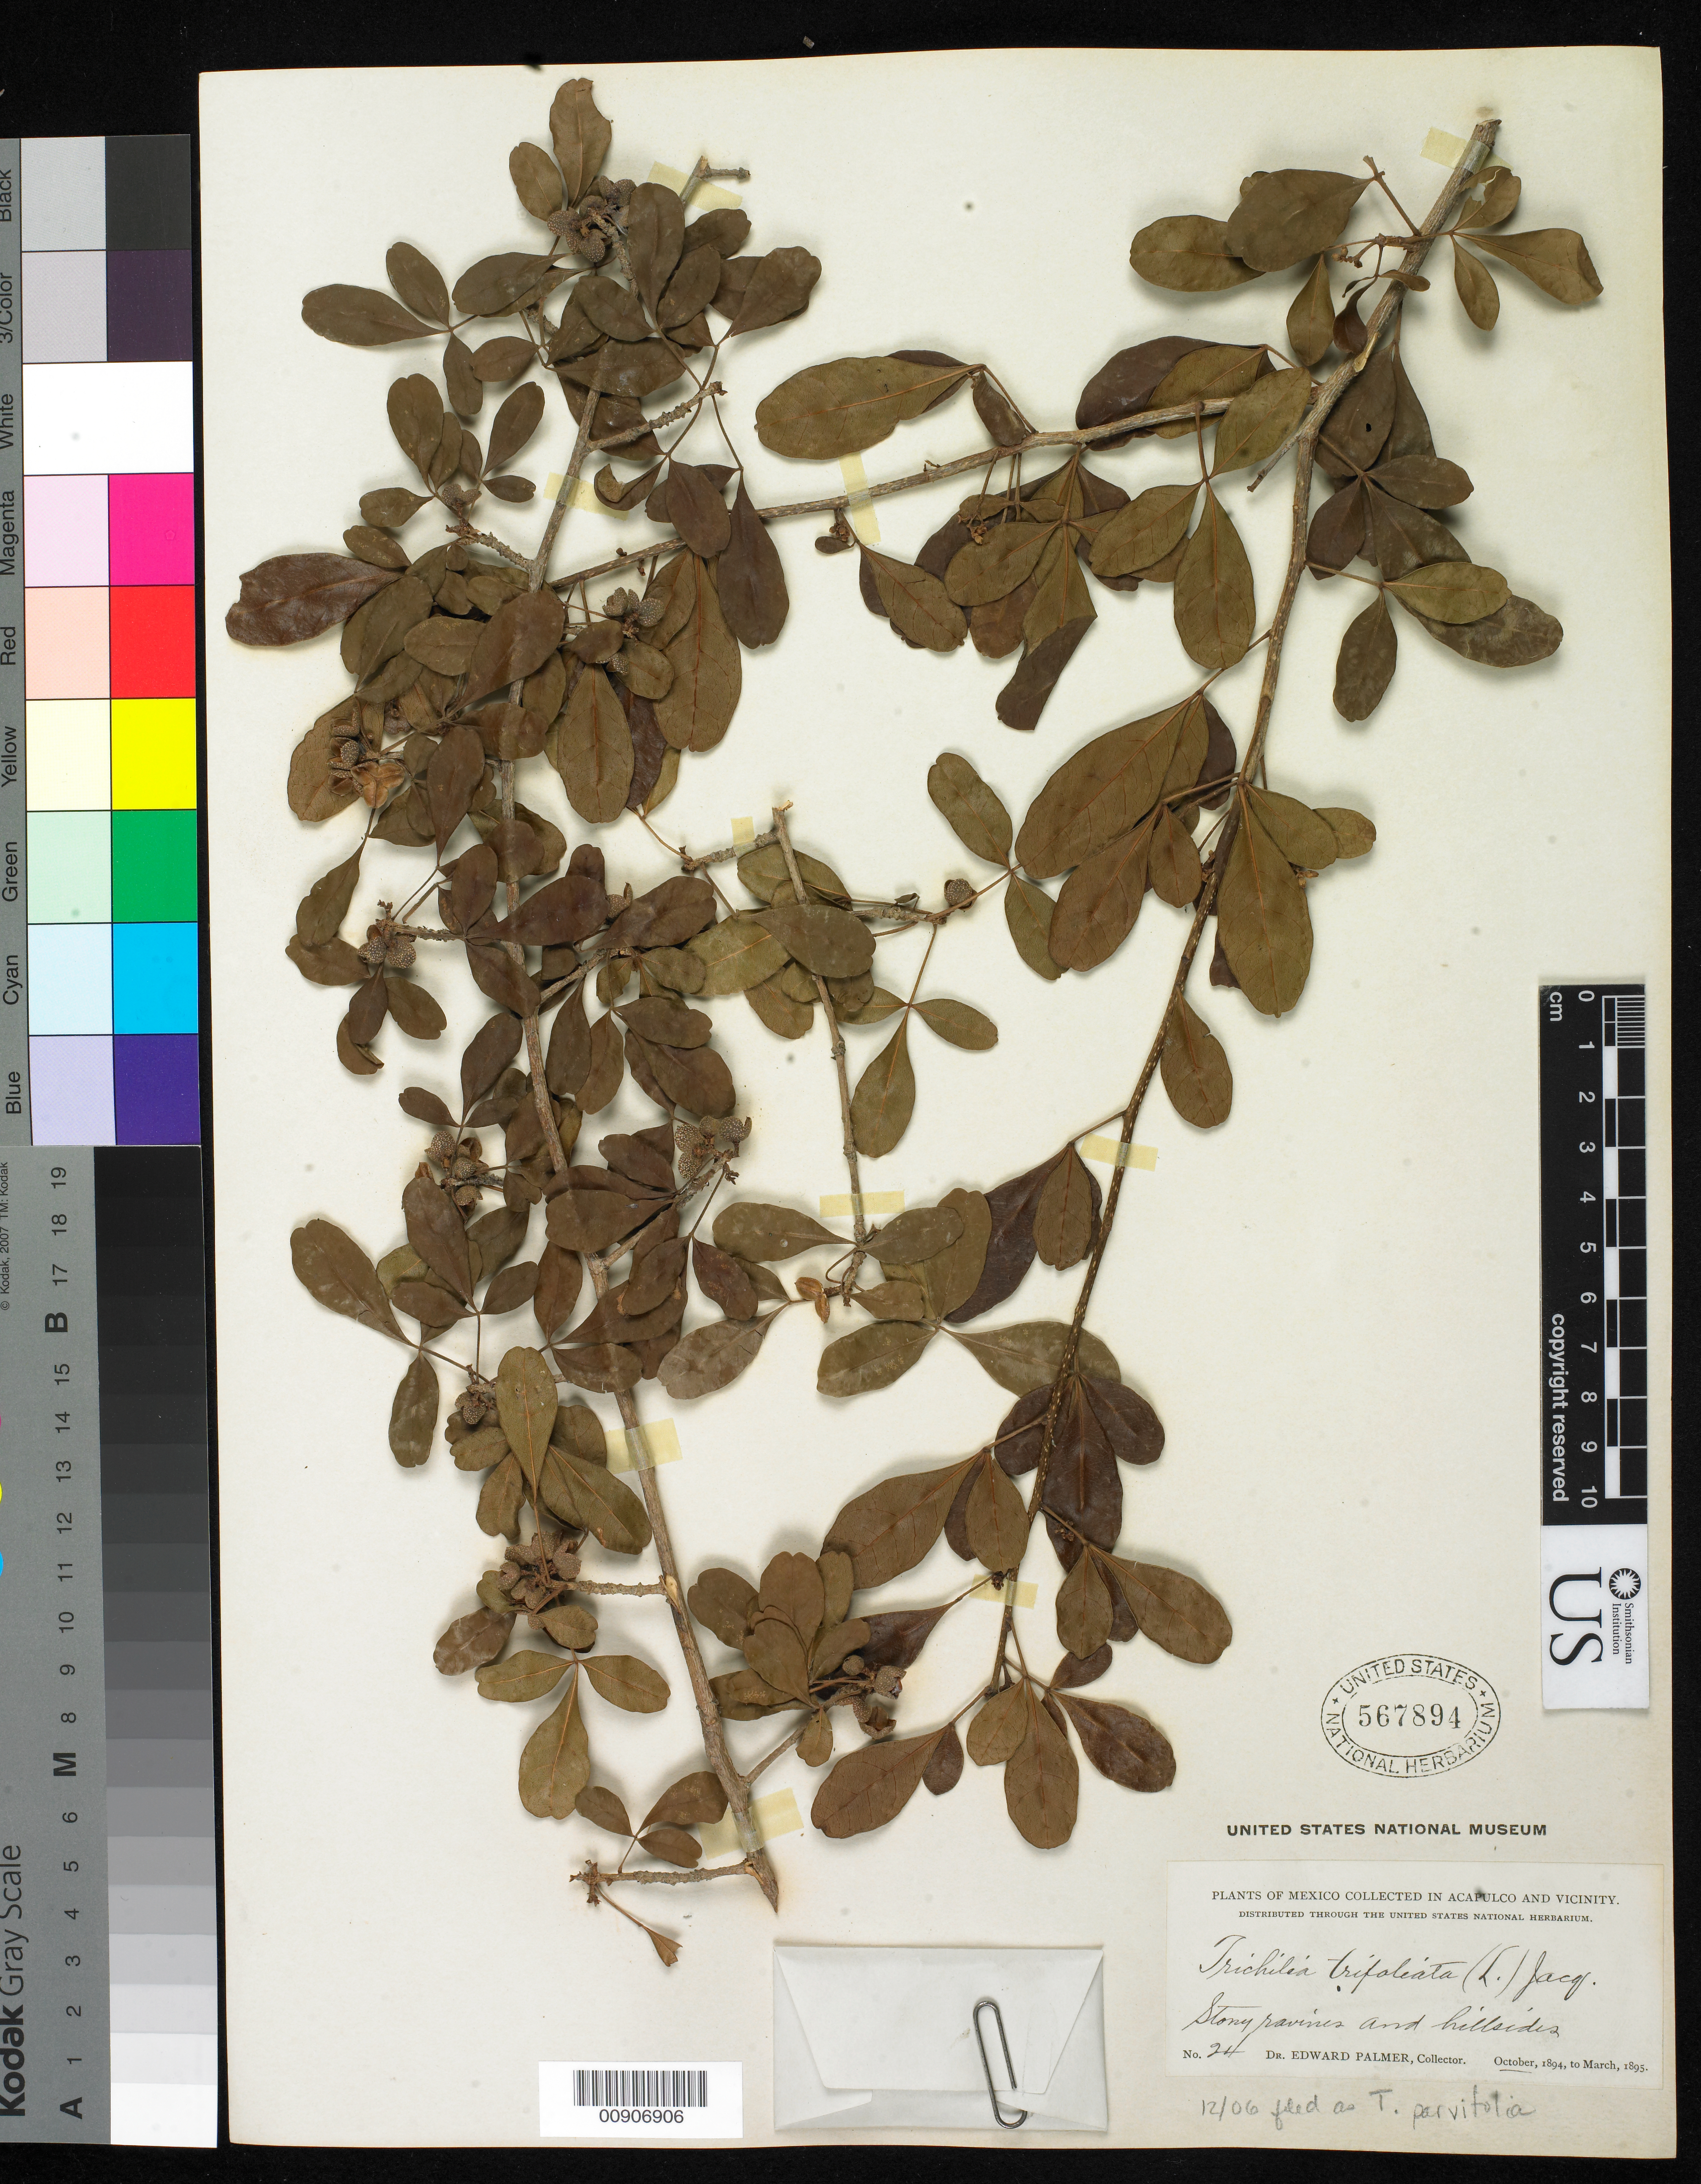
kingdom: Plantae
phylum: Tracheophyta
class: Magnoliopsida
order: Sapindales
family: Meliaceae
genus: Trichilia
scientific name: Trichilia parvifolia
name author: C. DC.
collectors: E. Palmer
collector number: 24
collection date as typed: Oct 1894 to -- Mar 1895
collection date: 1894-10/1895-03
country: Mexico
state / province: Guerrero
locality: Acapulco and vicinity.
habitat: Stony ravines and hillsides.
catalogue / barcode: US 567894